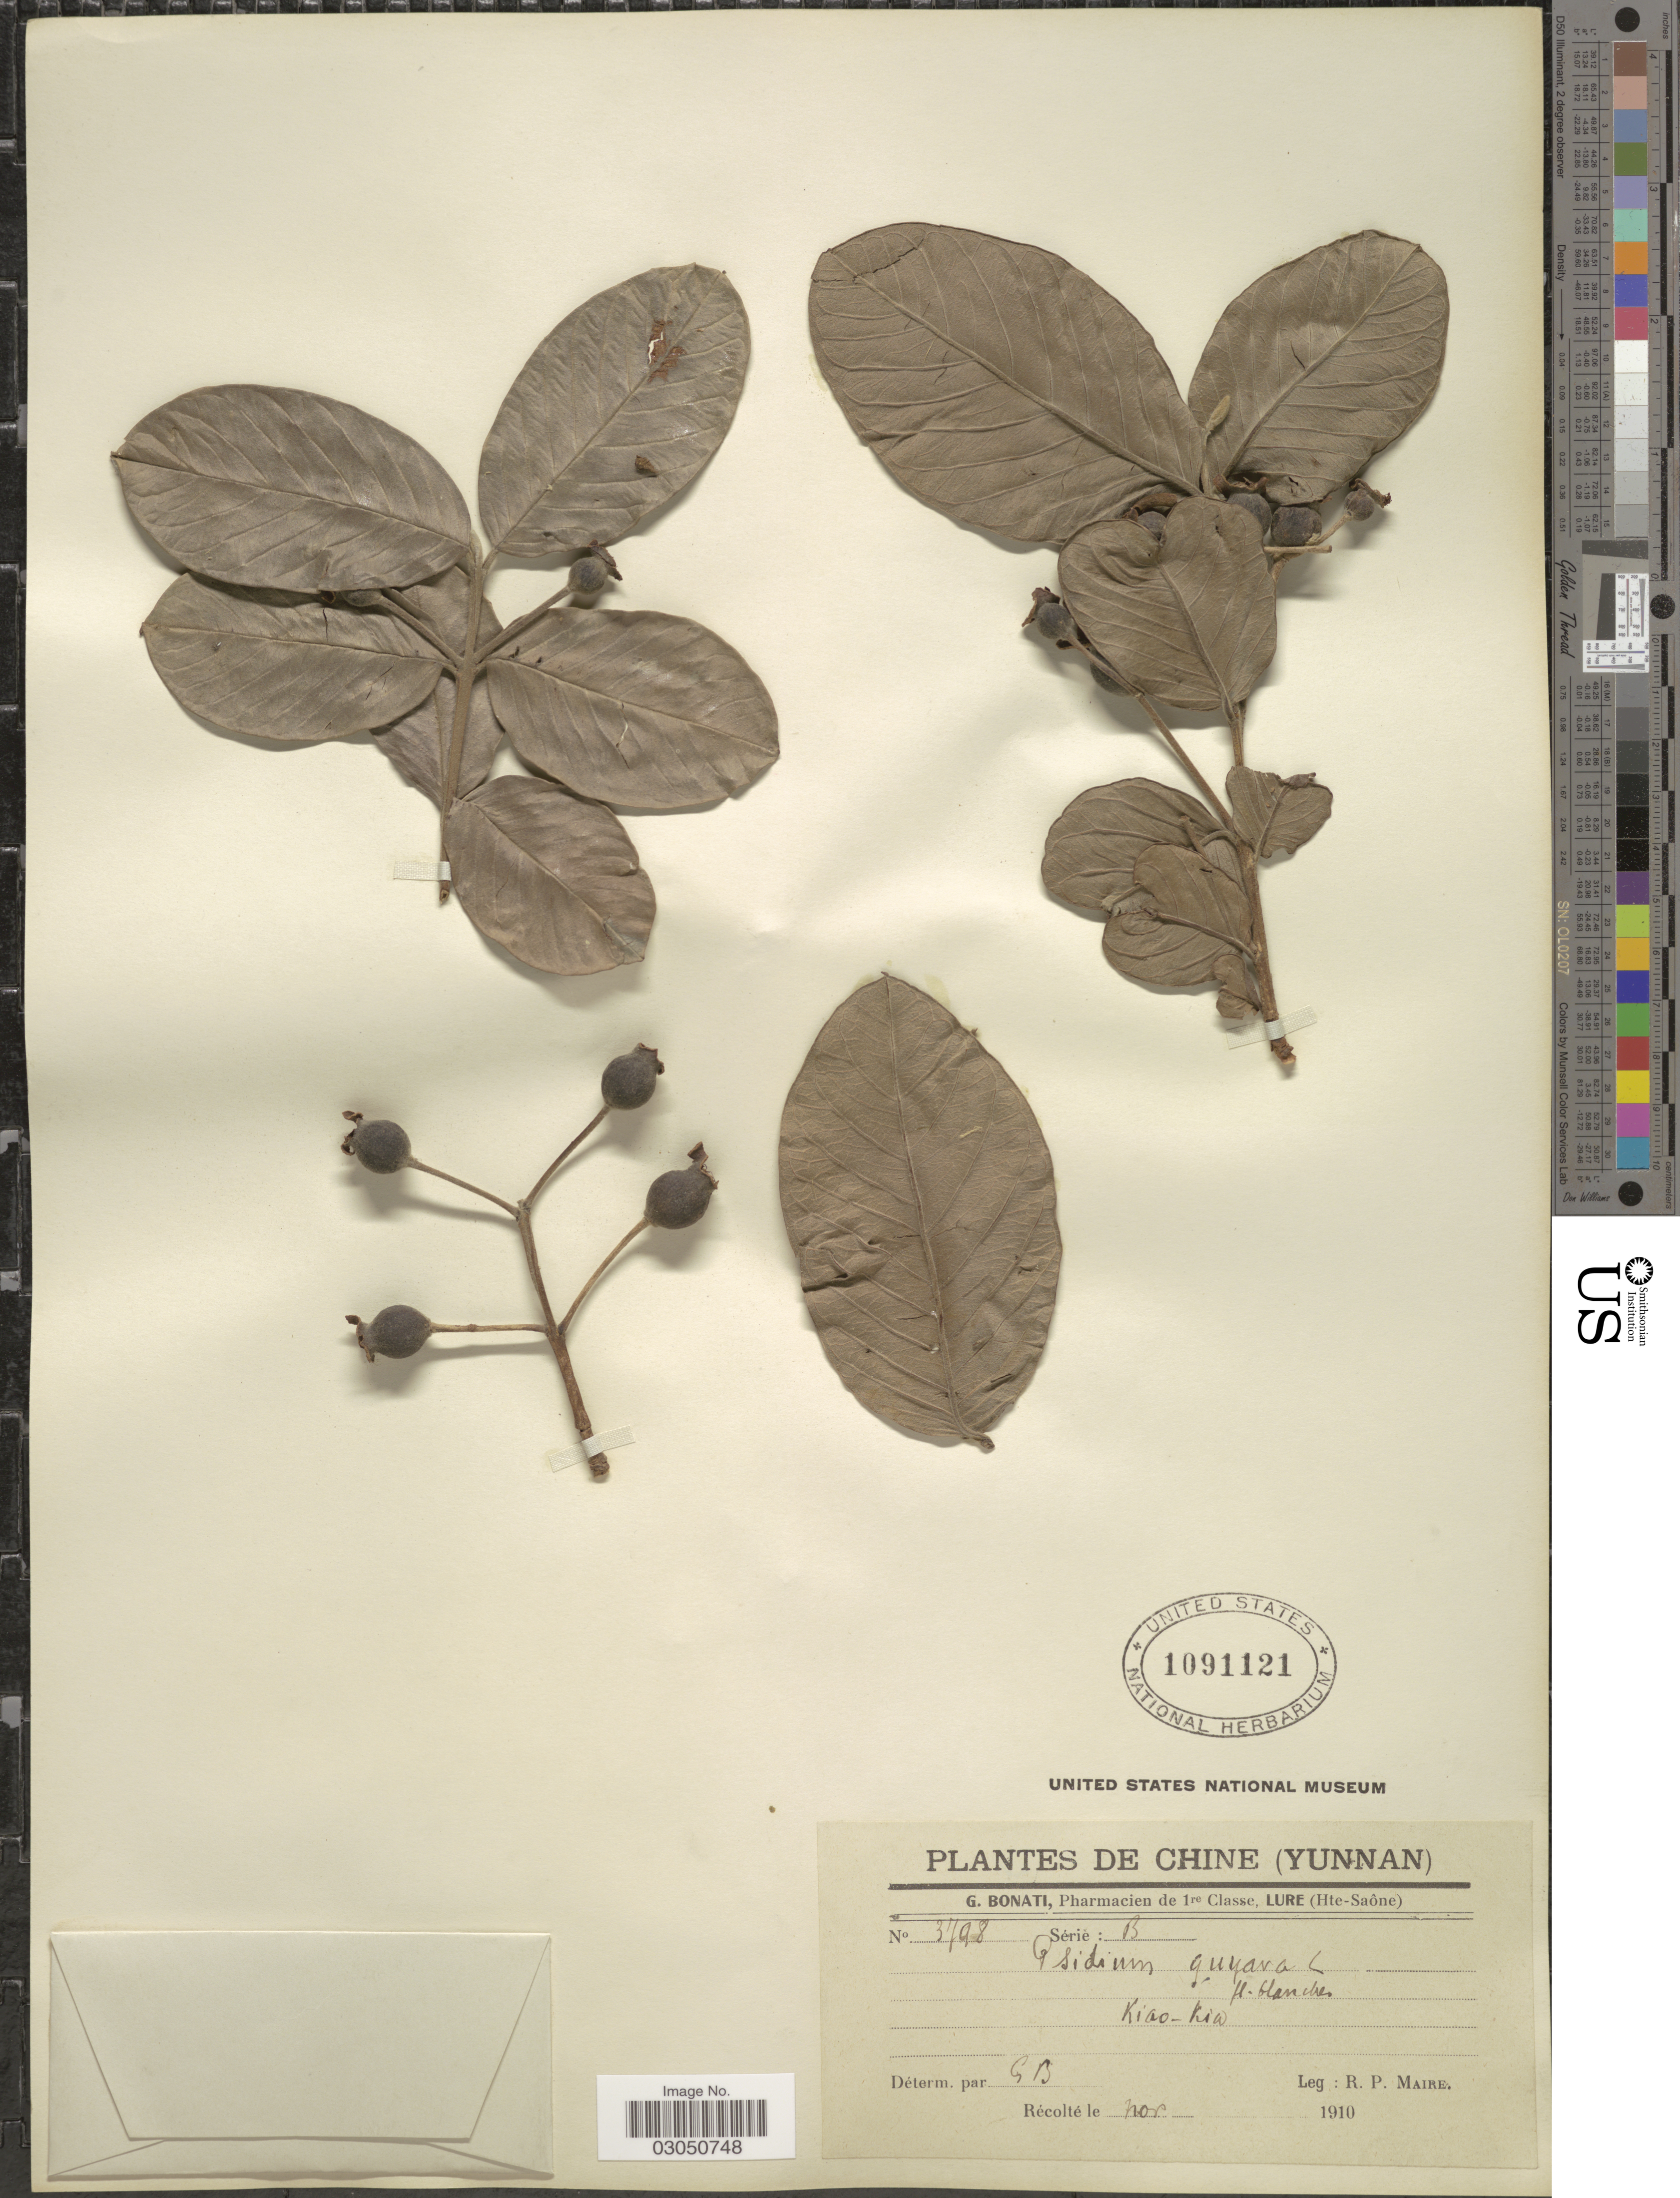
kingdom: Plantae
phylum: Tracheophyta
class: Magnoliopsida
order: Myrtales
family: Myrtaceae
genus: Psidium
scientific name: Psidium guajava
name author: L.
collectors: R.-P. Maire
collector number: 3798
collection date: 1910-11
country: China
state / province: Yunnan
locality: Kiao-Kia.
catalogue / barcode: US 1091121